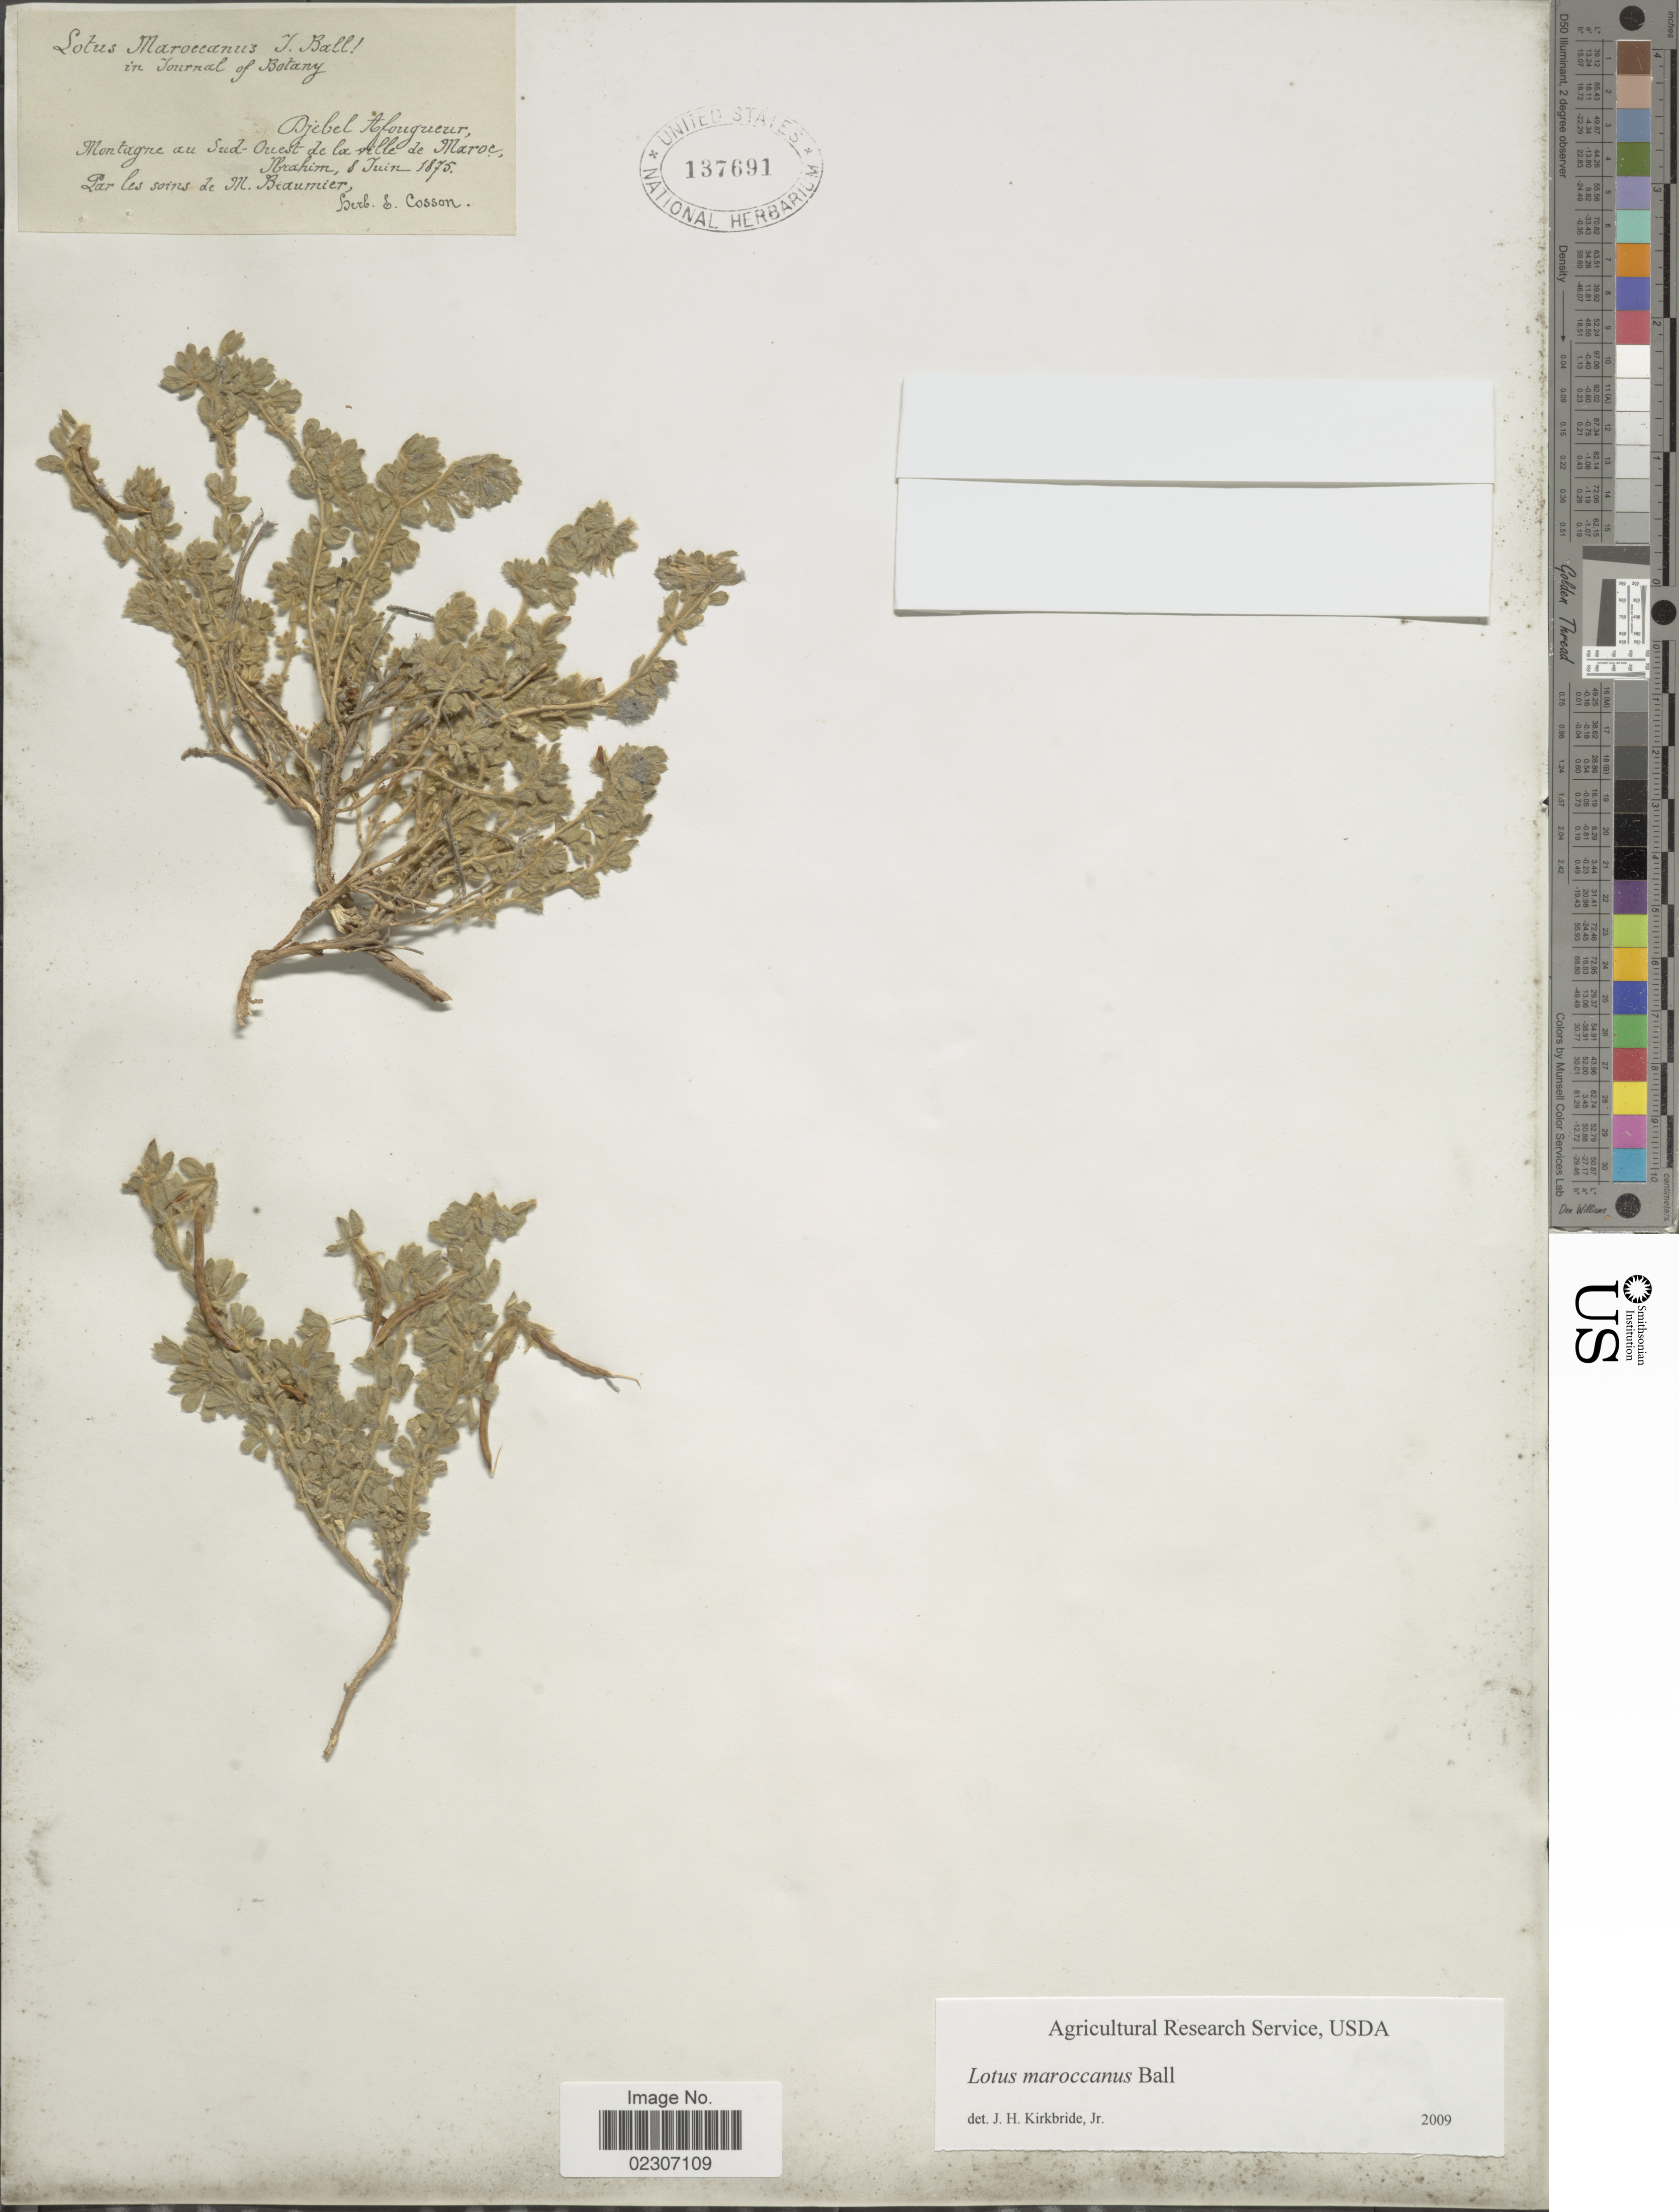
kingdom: Plantae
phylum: Tracheophyta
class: Magnoliopsida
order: Fabales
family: Fabaceae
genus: Lotus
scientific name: Lotus maroccanus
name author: Ball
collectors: -. Ibrahim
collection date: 1875-06-08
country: Morocco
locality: Djebel Afougueur, Montagne au Sud-Ouest de la ville de Maroc.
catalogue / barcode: US 137691